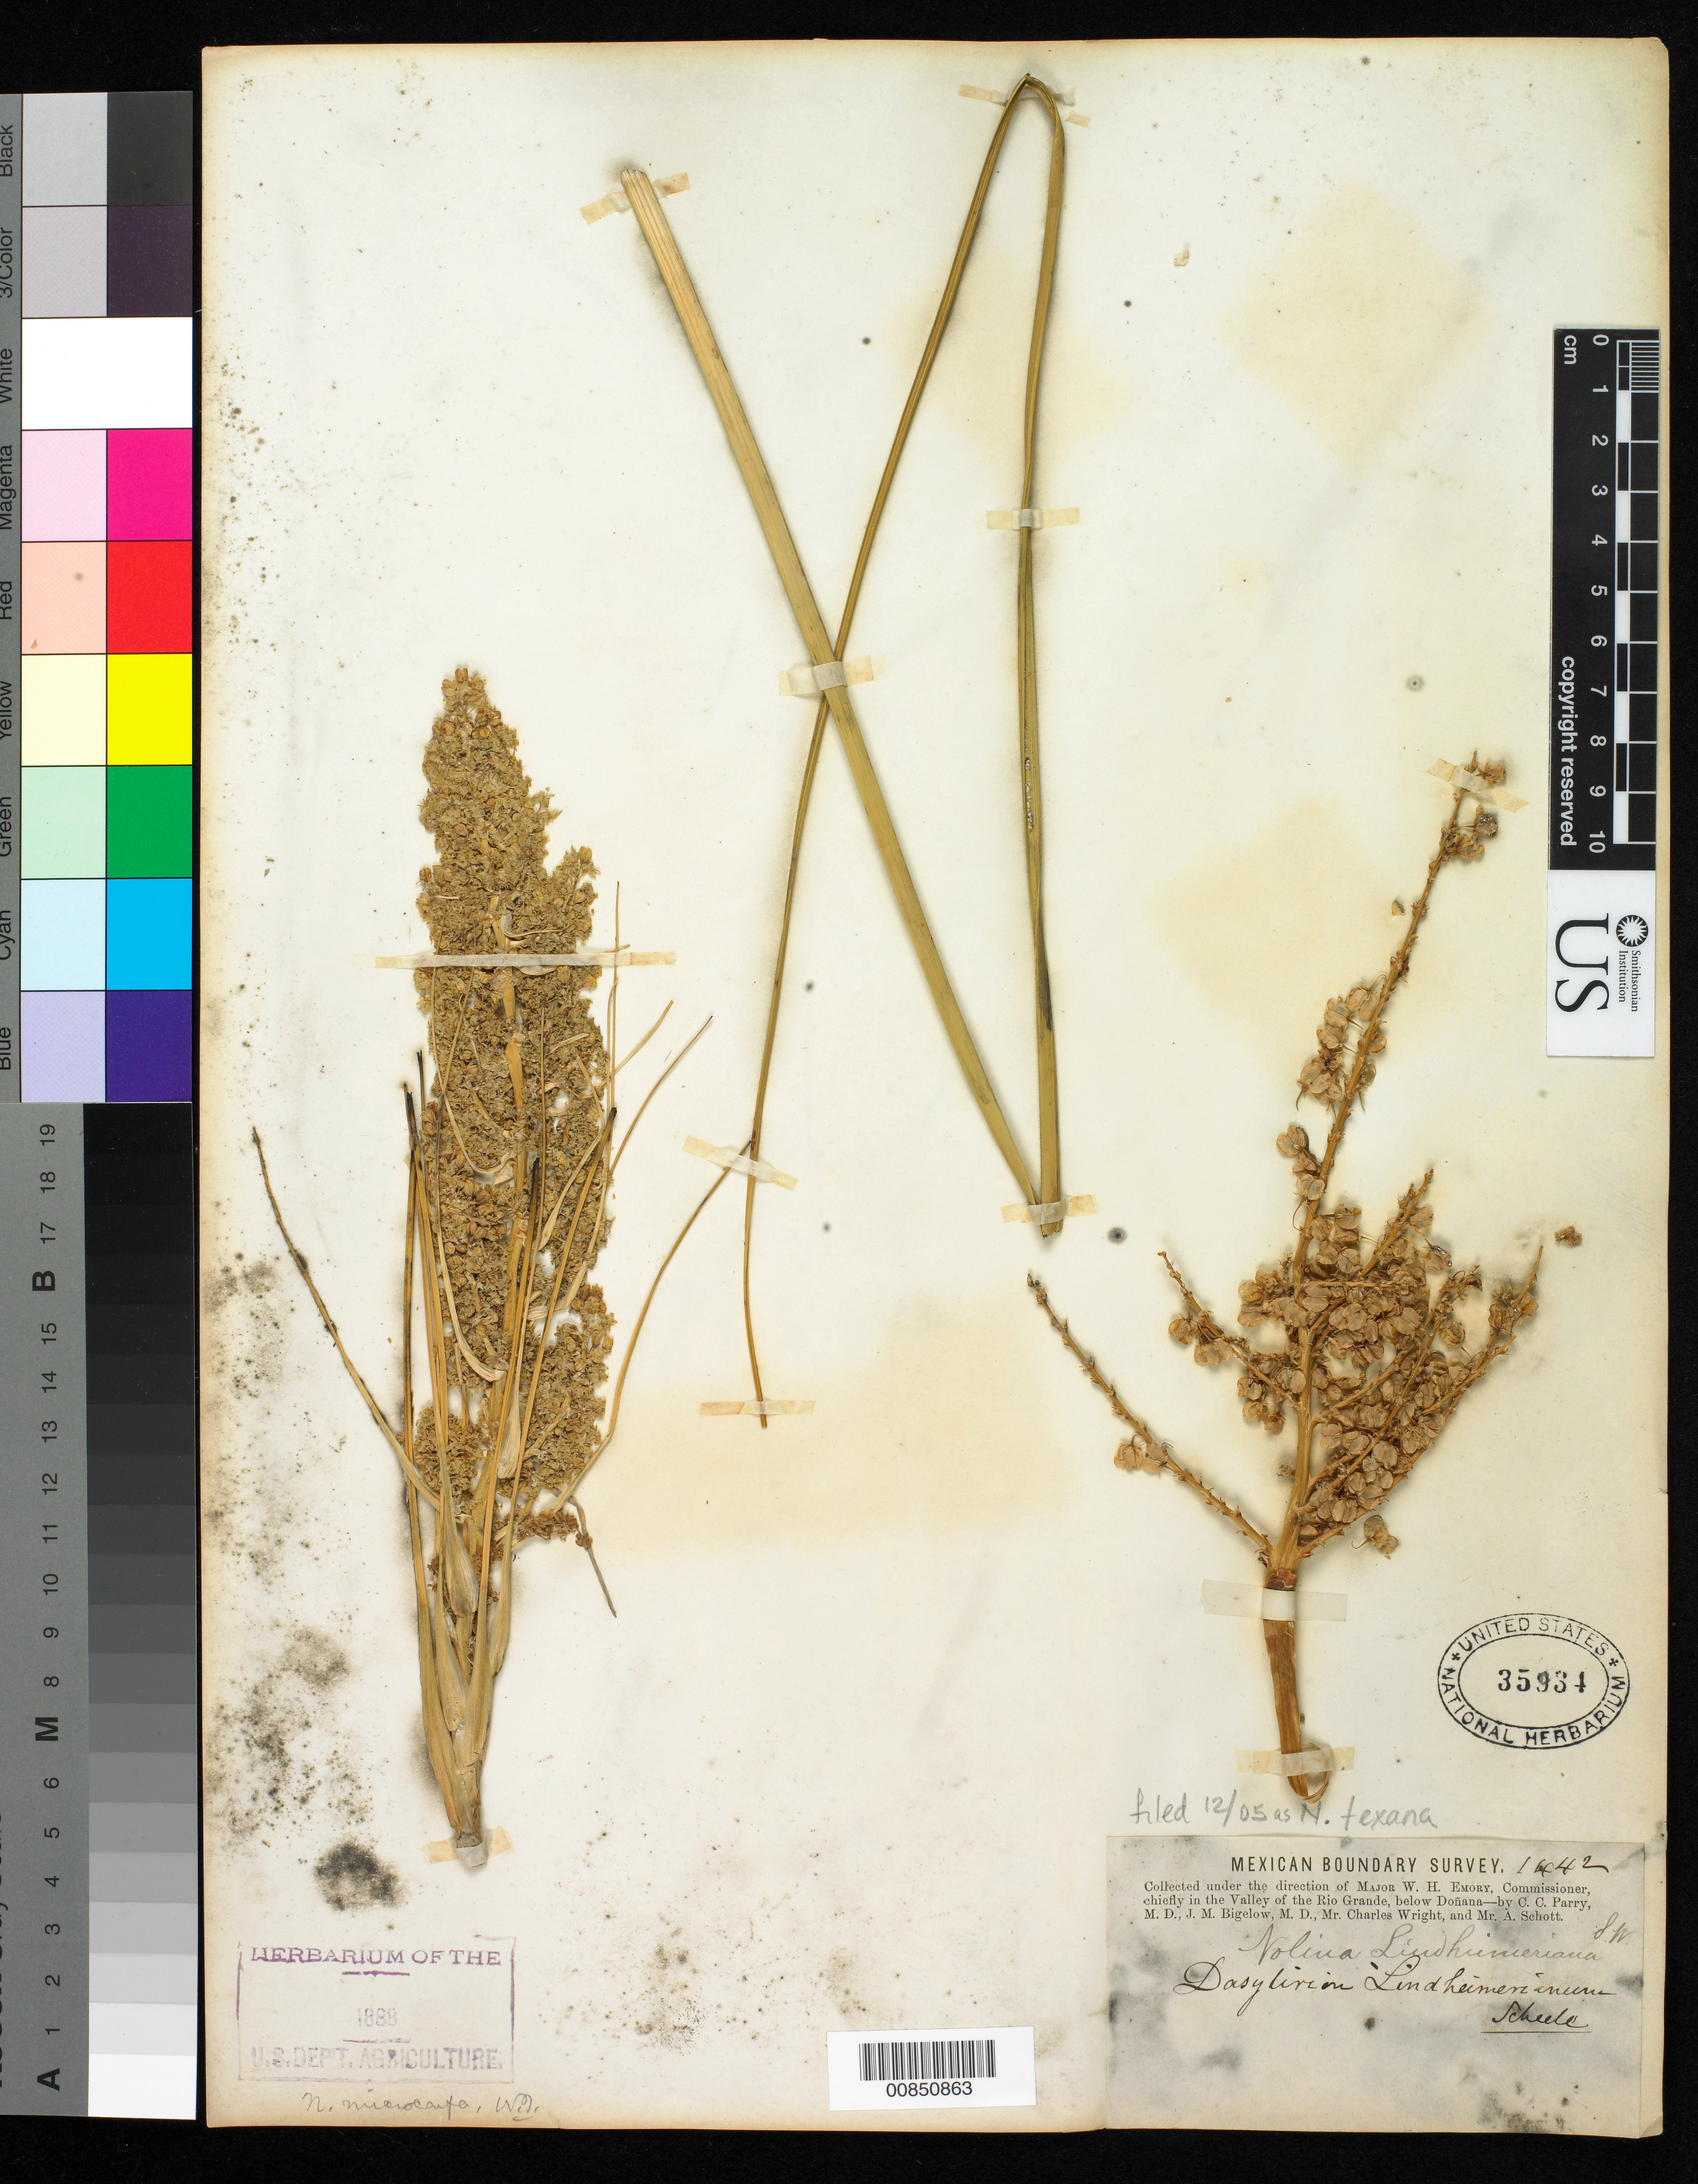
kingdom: Plantae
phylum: Tracheophyta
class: Liliopsida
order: Asparagales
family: Asparagaceae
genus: Nolina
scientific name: Nolina texana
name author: S. Watson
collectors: C. C. Parry, J. M. Bigelow, C. Wright & A. C. V. Schott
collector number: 1442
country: United States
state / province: New Mexico / Texas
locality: Valley of the Rio Grande, below Doñana.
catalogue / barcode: US 35934